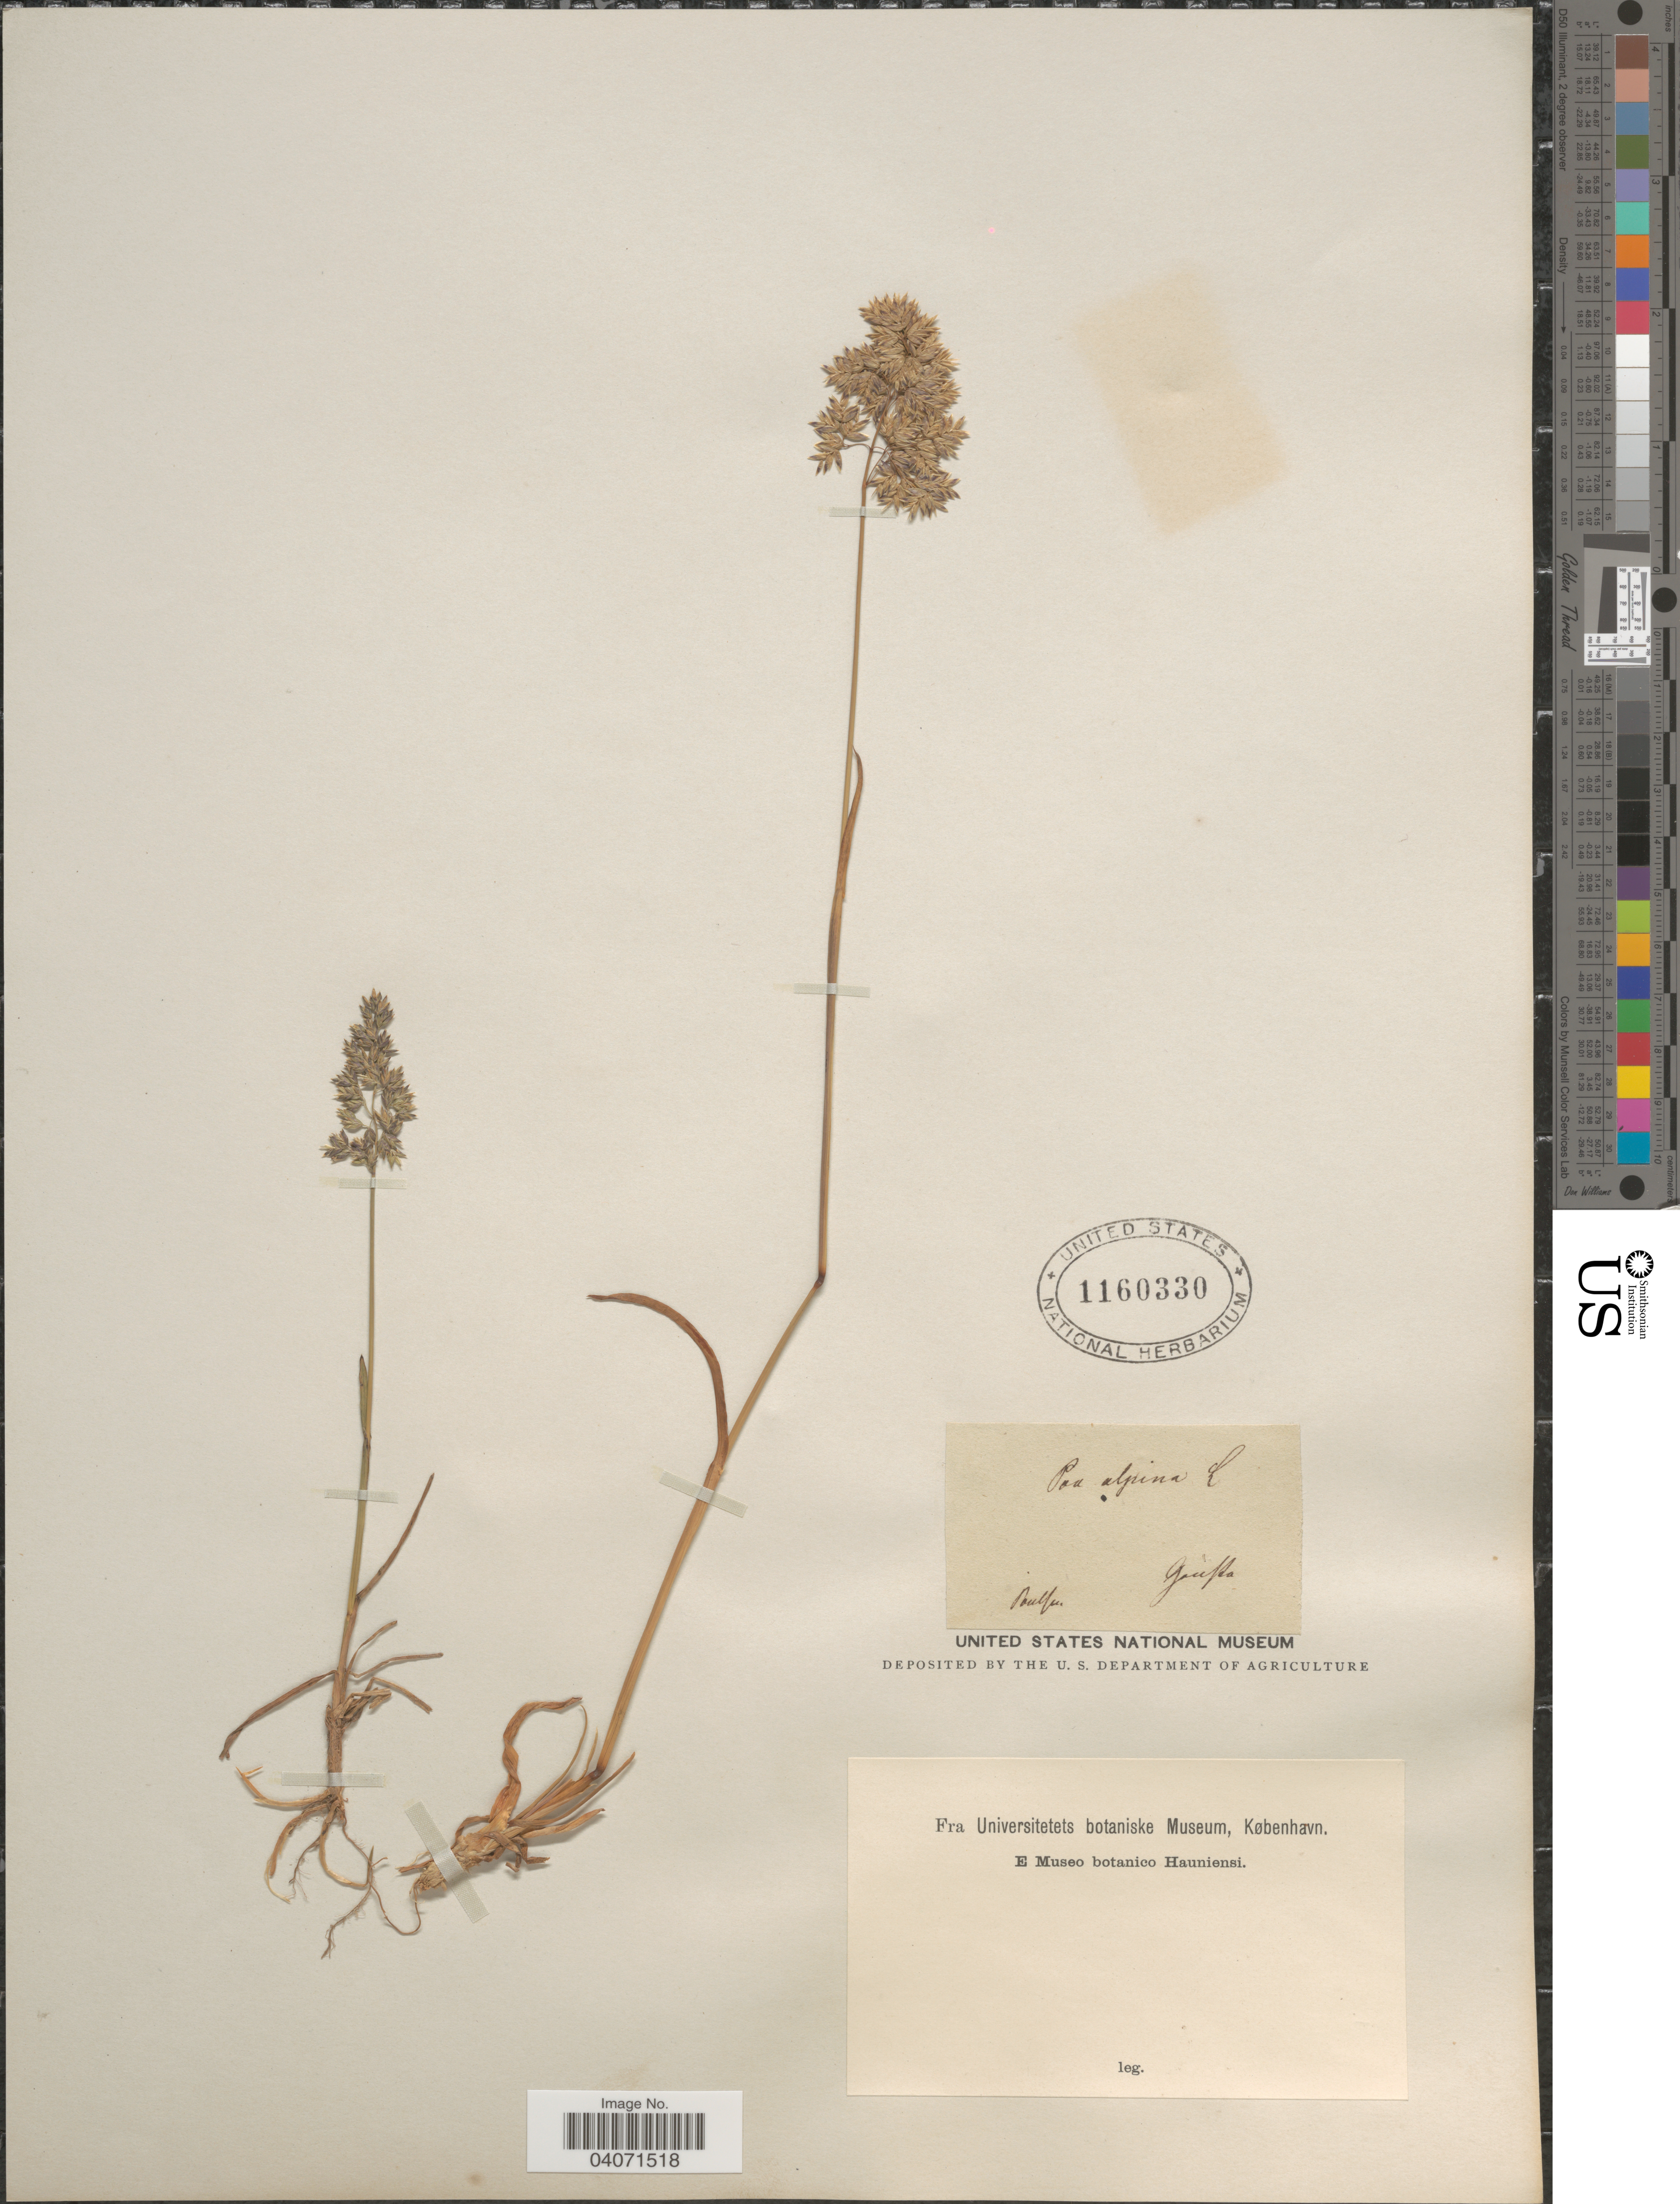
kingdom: Plantae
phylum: Tracheophyta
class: Liliopsida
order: Poales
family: Poaceae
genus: Poa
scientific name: Poa alpina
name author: L.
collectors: -- Poulsen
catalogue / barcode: US 1160330